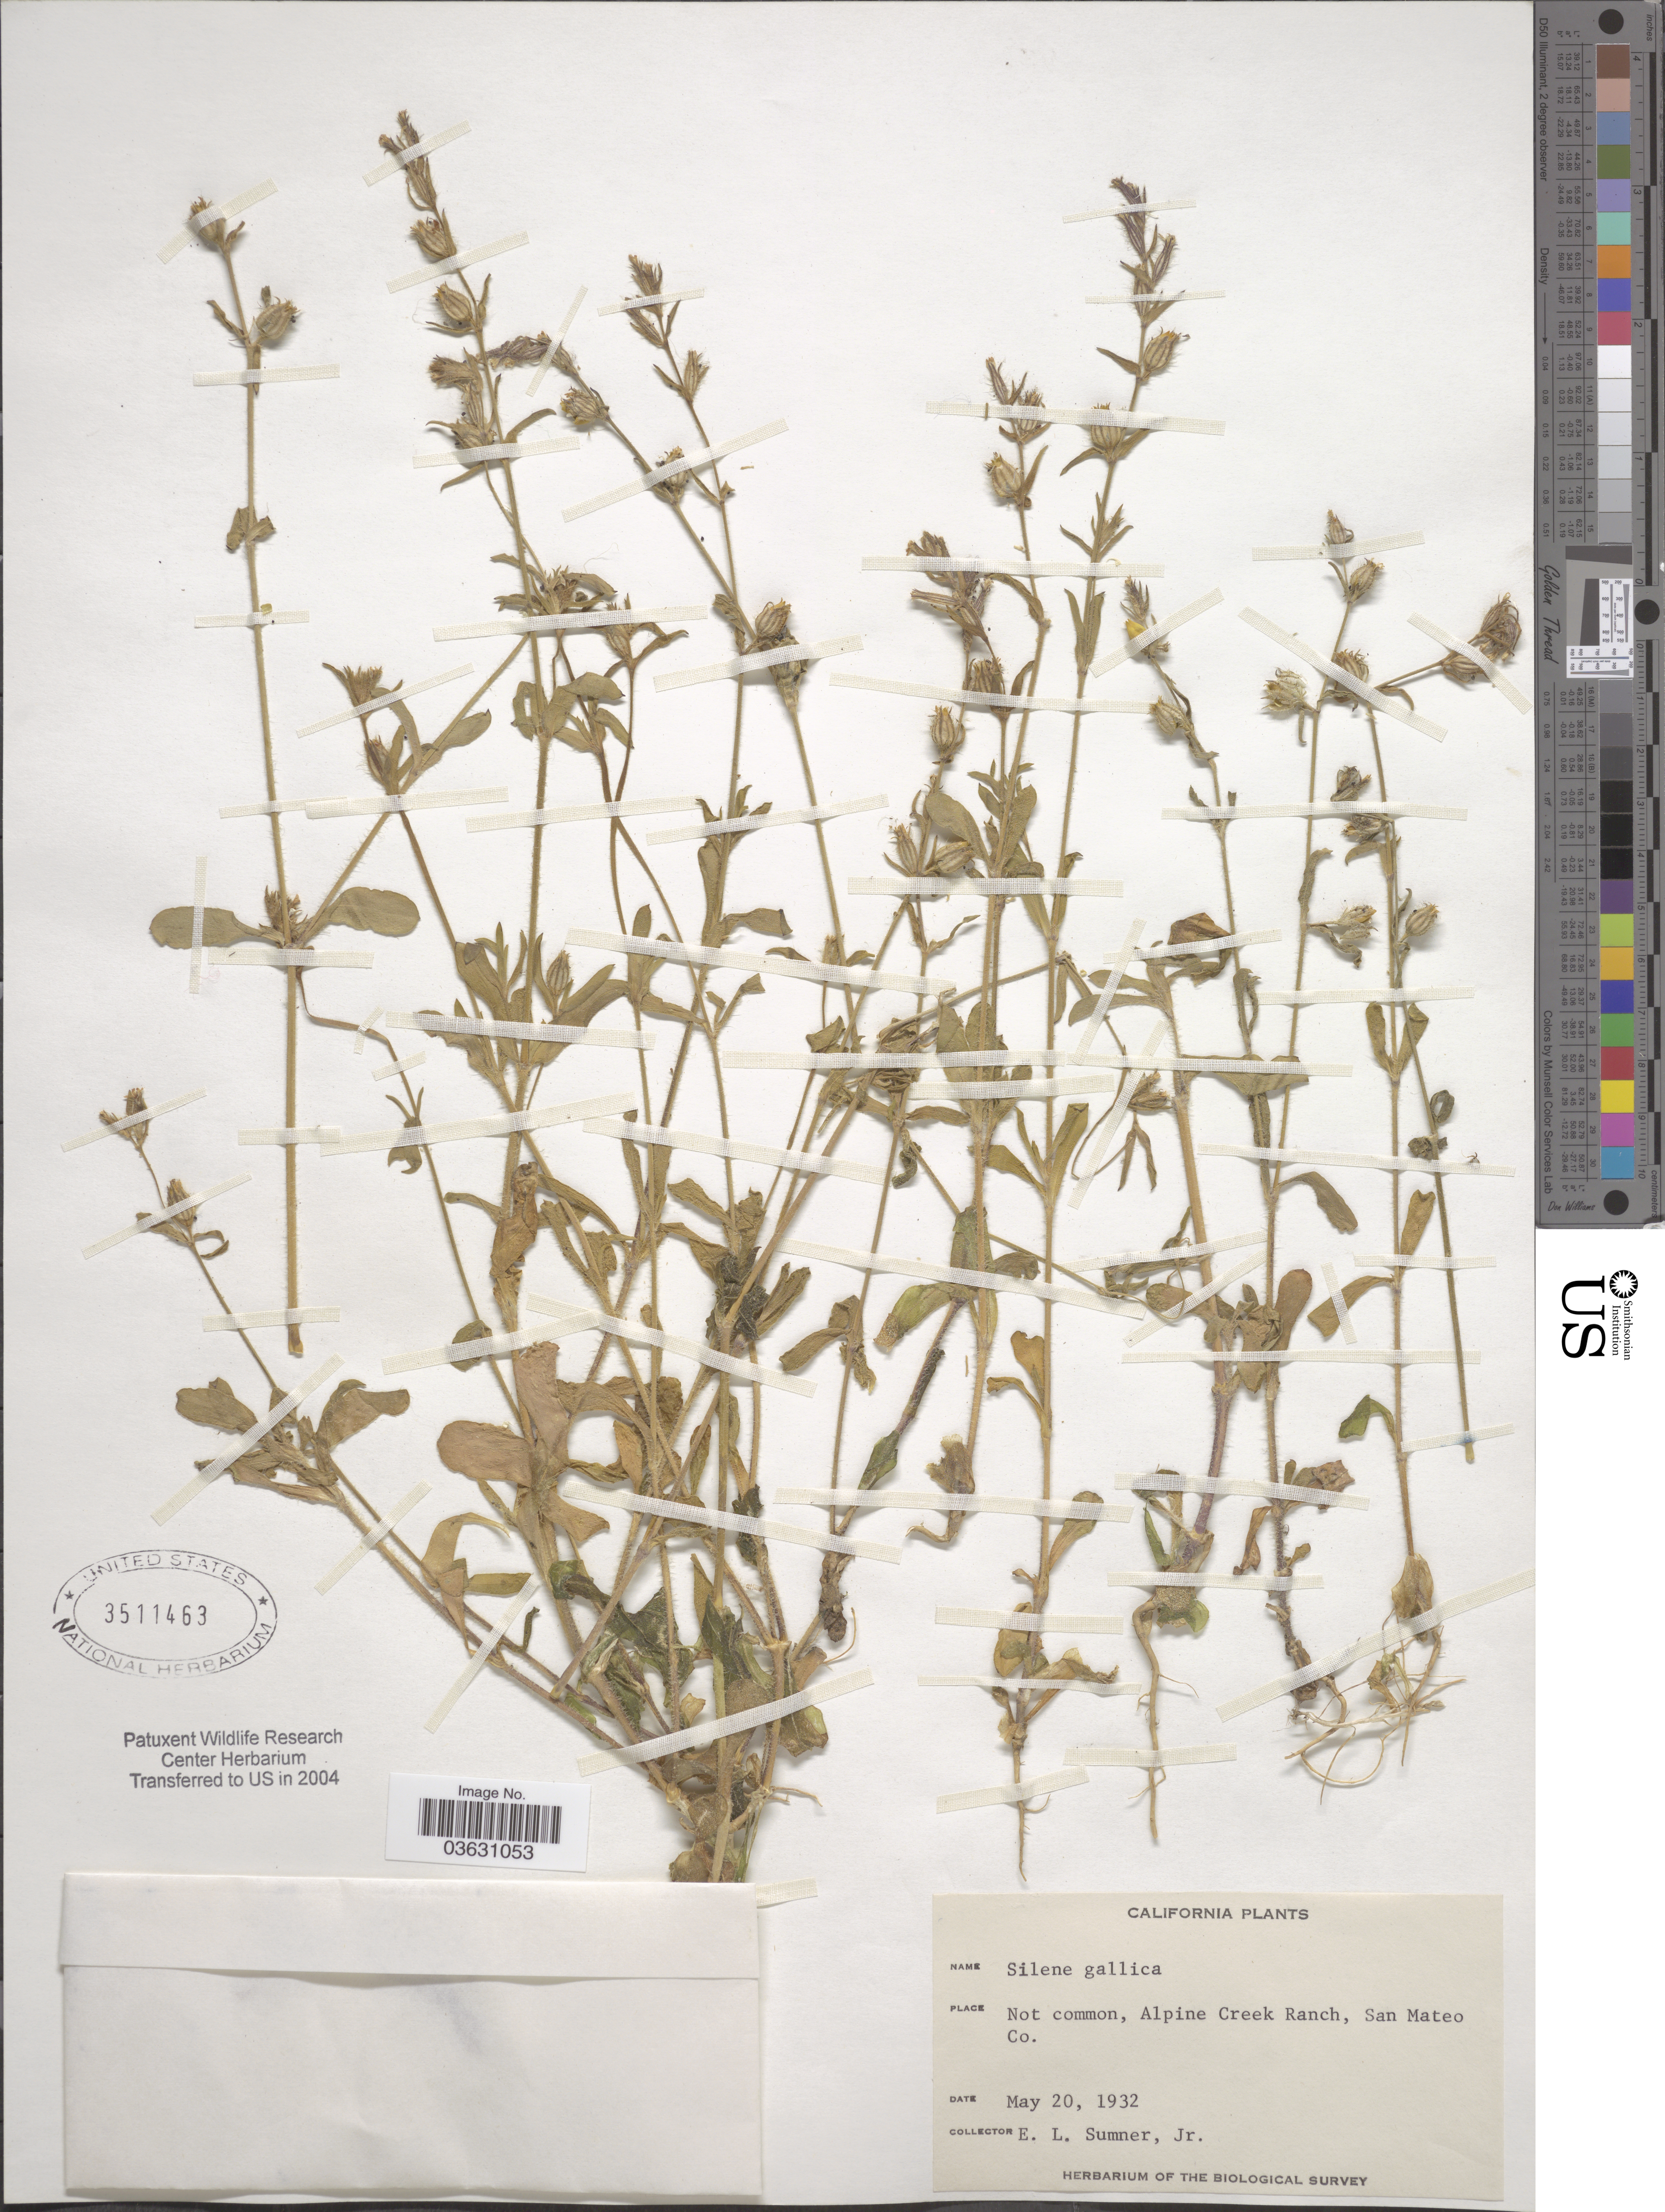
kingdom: Plantae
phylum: Tracheophyta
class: Magnoliopsida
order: Caryophyllales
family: Caryophyllaceae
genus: Silene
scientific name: Silene gallica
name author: L.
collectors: E. Sumner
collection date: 1932-05-20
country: United States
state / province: California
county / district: San Mateo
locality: Alpine Creek Ranch, San Mateo Co.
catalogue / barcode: US 3511463